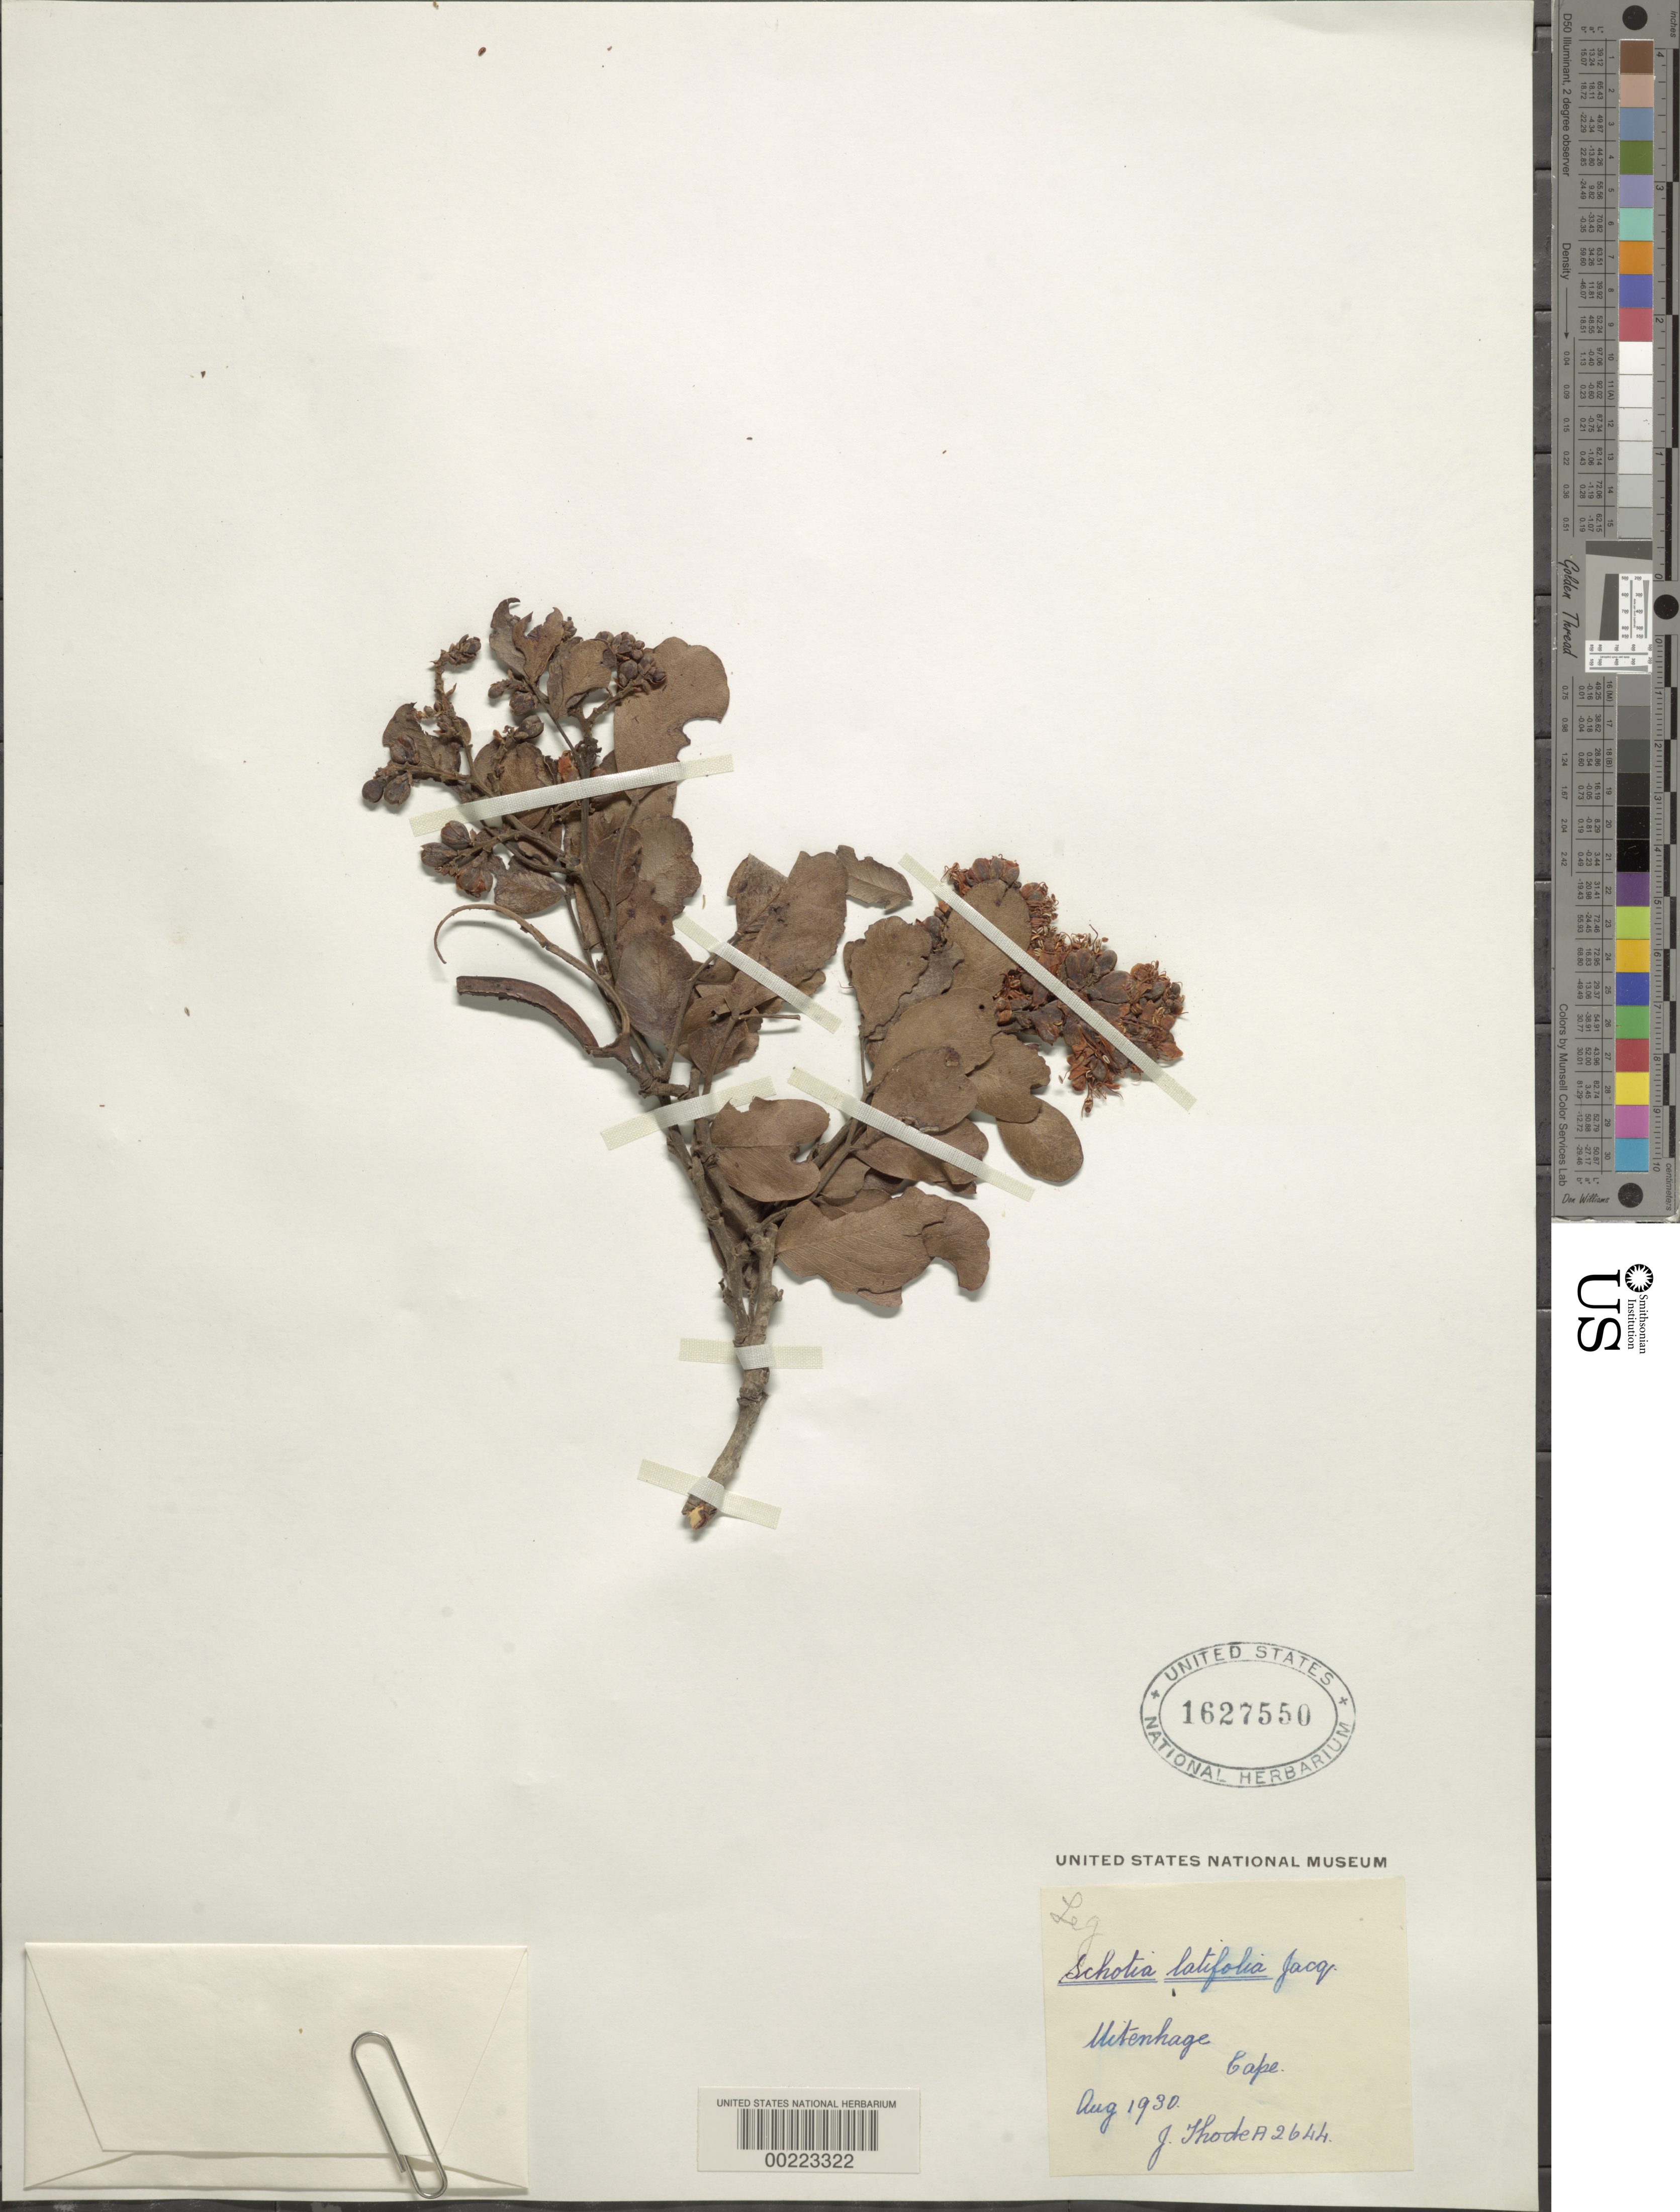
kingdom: Plantae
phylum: Tracheophyta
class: Magnoliopsida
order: Fabales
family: Fabaceae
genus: Schotia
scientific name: Schotia latifolia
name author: Jacq.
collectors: J. Thode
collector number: A2644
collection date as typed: Aug 1930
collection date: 1930-08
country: South Africa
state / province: Eastern Cape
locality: Uitenhage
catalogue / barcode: US 1627550